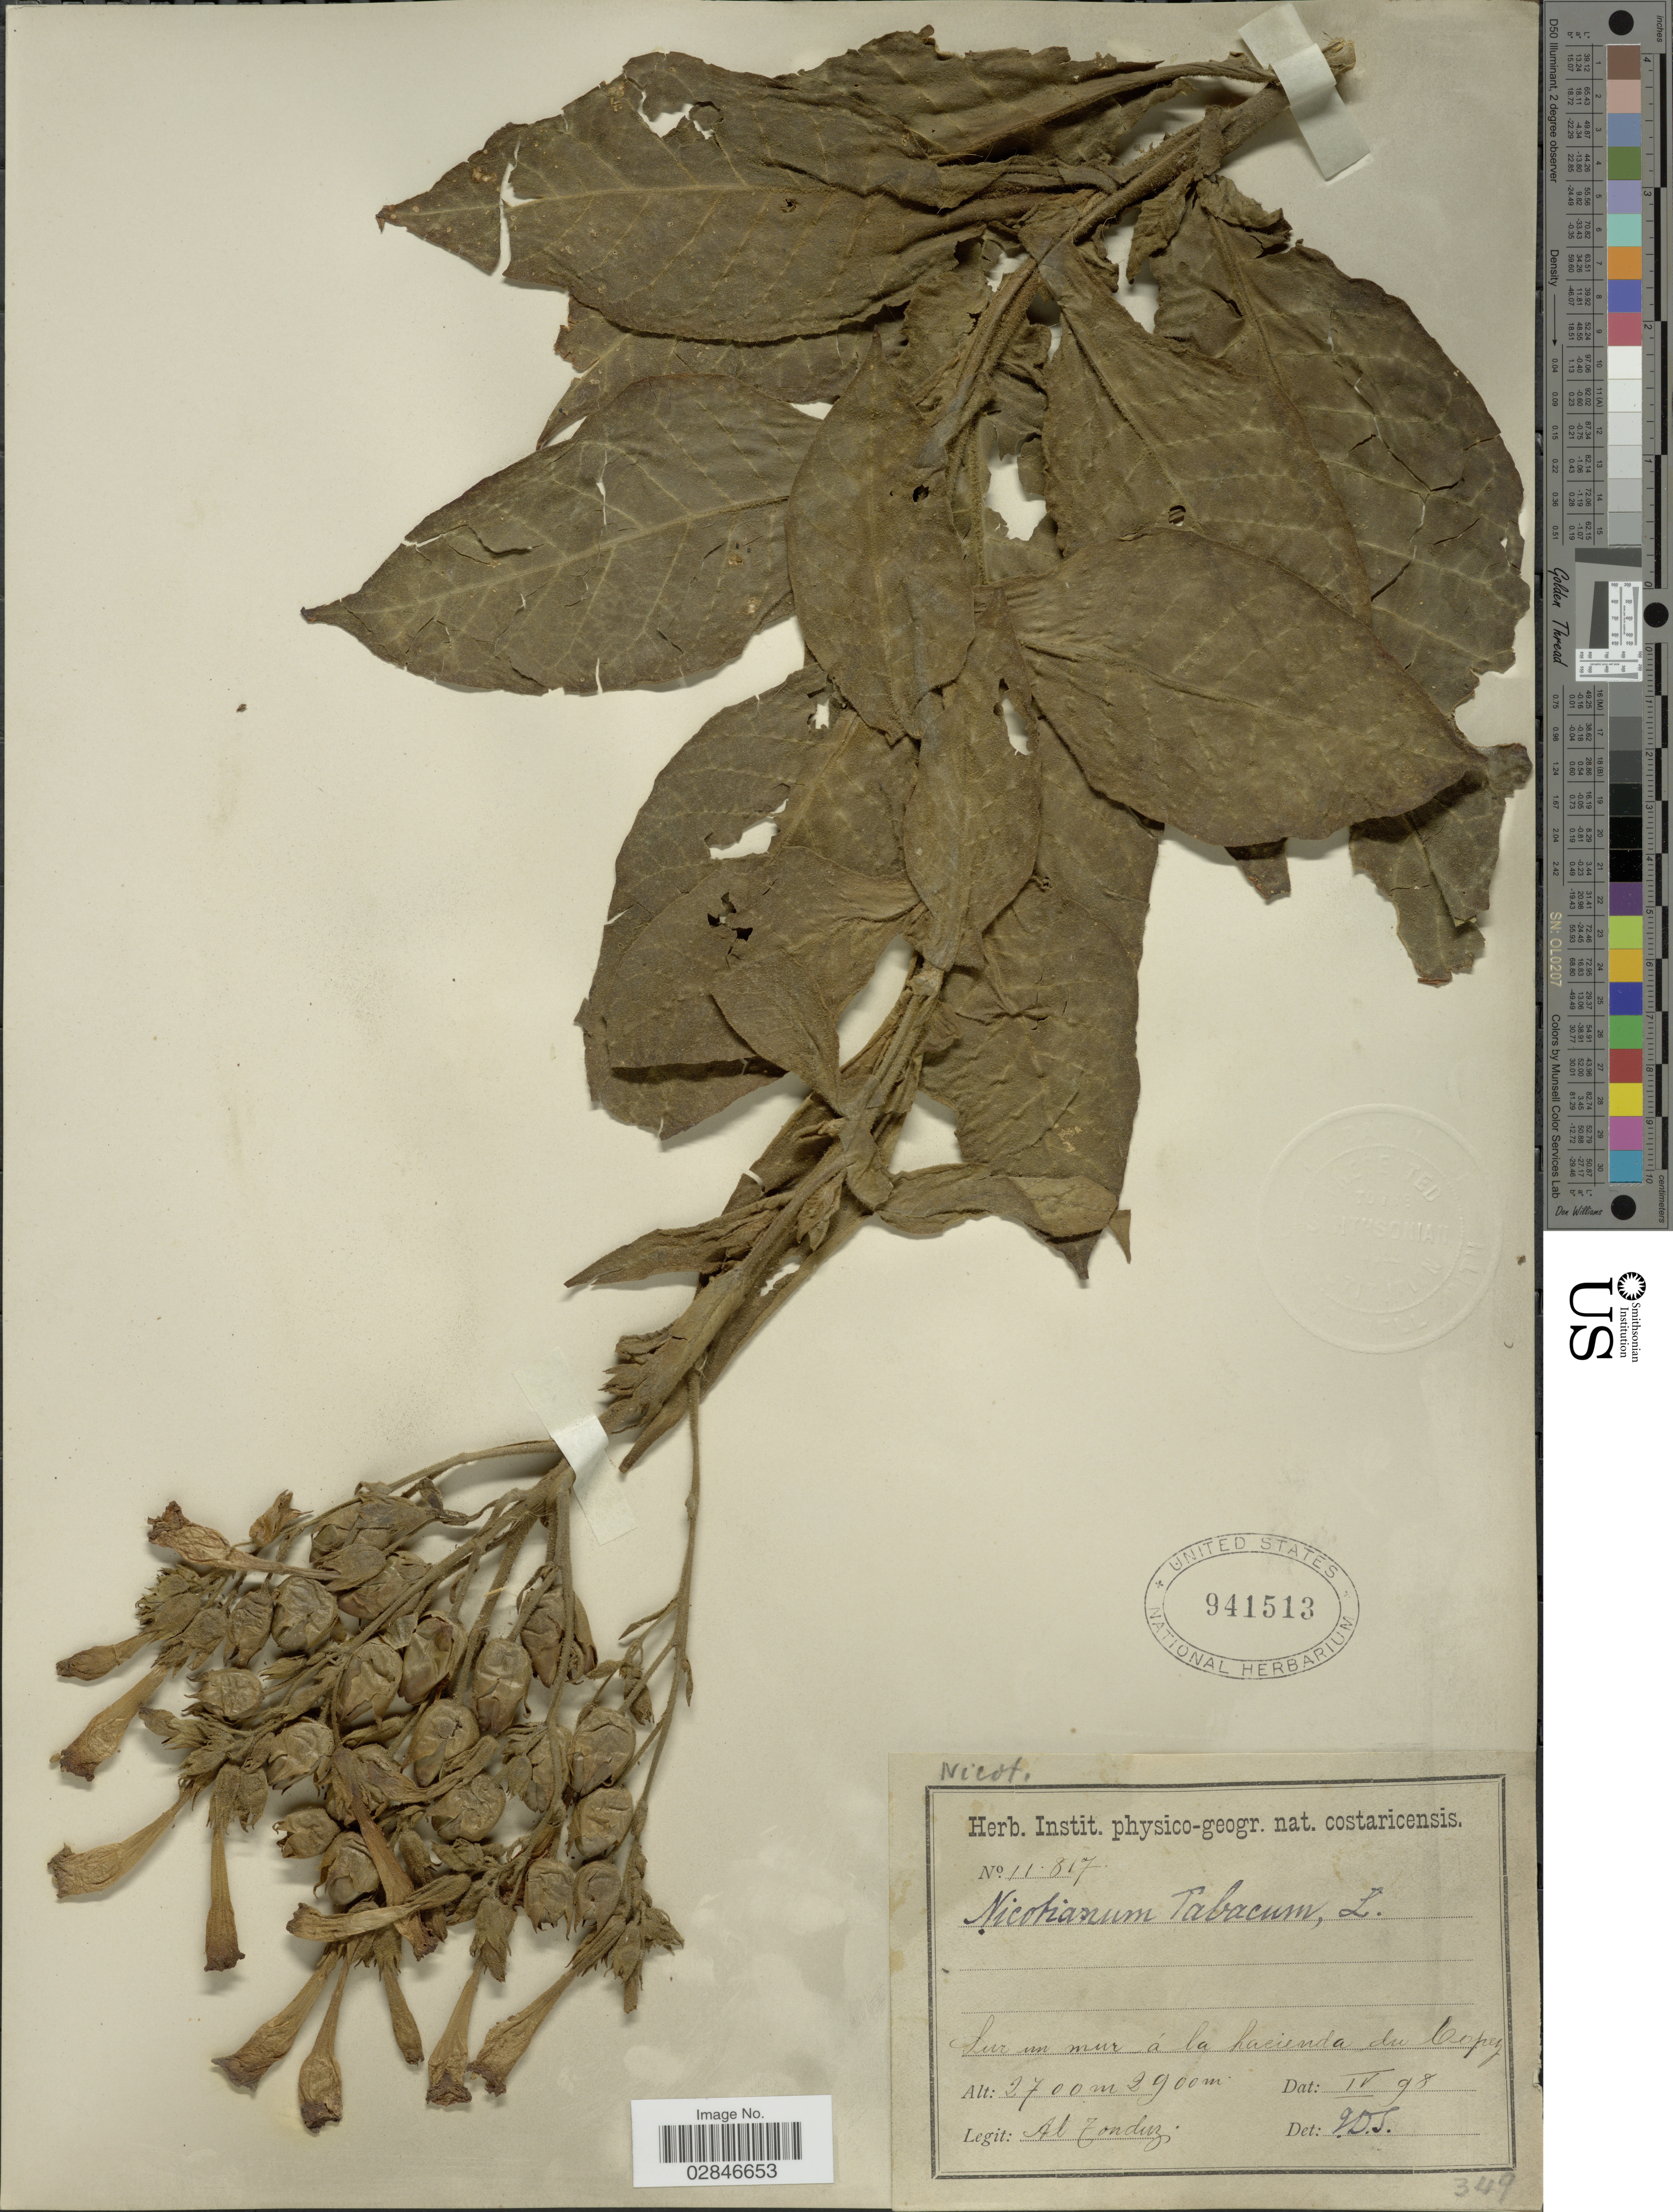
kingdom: Plantae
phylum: Tracheophyta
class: Magnoliopsida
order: Solanales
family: Solanaceae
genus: Nicotiana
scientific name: Nicotiana tabacum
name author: L.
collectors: A. Tonduz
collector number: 11817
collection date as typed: Transcribed d/m/y: /4/98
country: Costa Rica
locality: Sur un mur á la hacienda du Copey.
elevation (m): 2700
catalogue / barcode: US 941513